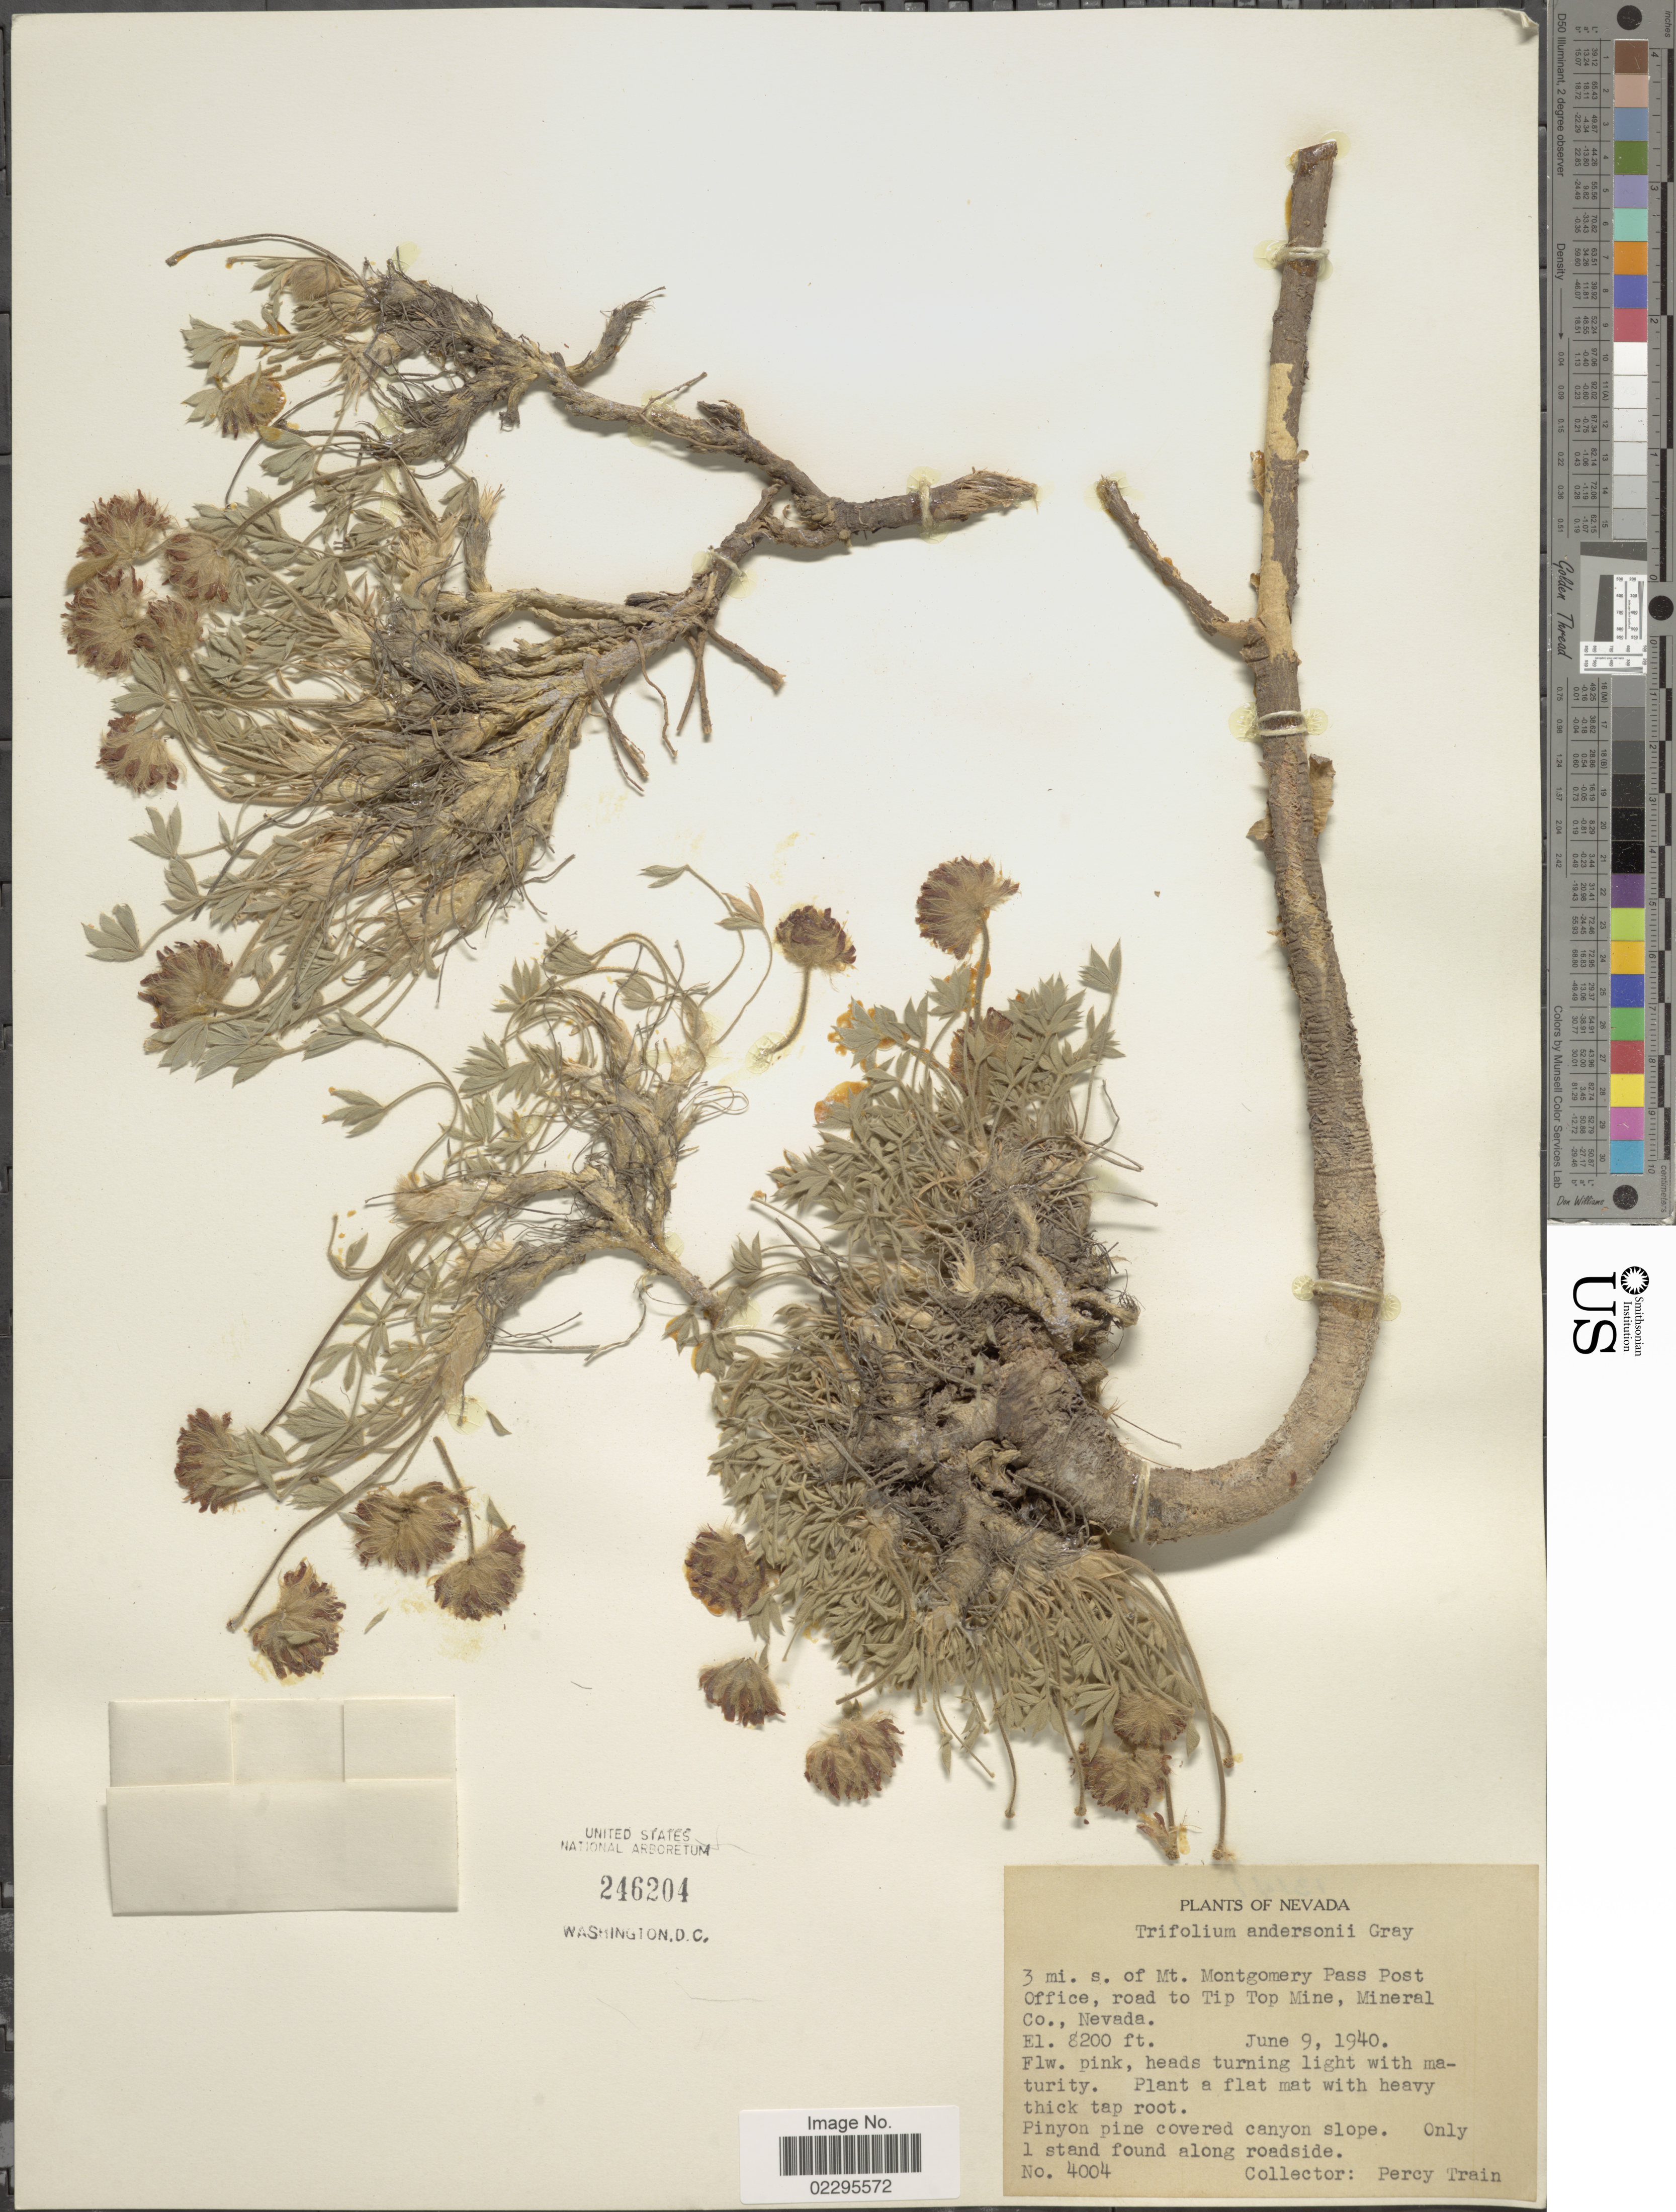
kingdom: Plantae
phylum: Tracheophyta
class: Magnoliopsida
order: Fabales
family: Fabaceae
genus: Trifolium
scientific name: Trifolium andersonii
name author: A. Gray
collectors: P. Train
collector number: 4004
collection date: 1940-06-09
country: United States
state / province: Nevada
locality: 3 mi. s. of Mt. Montgomery Pass Post Office, road to Tip Top Mine, Mineral Co.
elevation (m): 2499